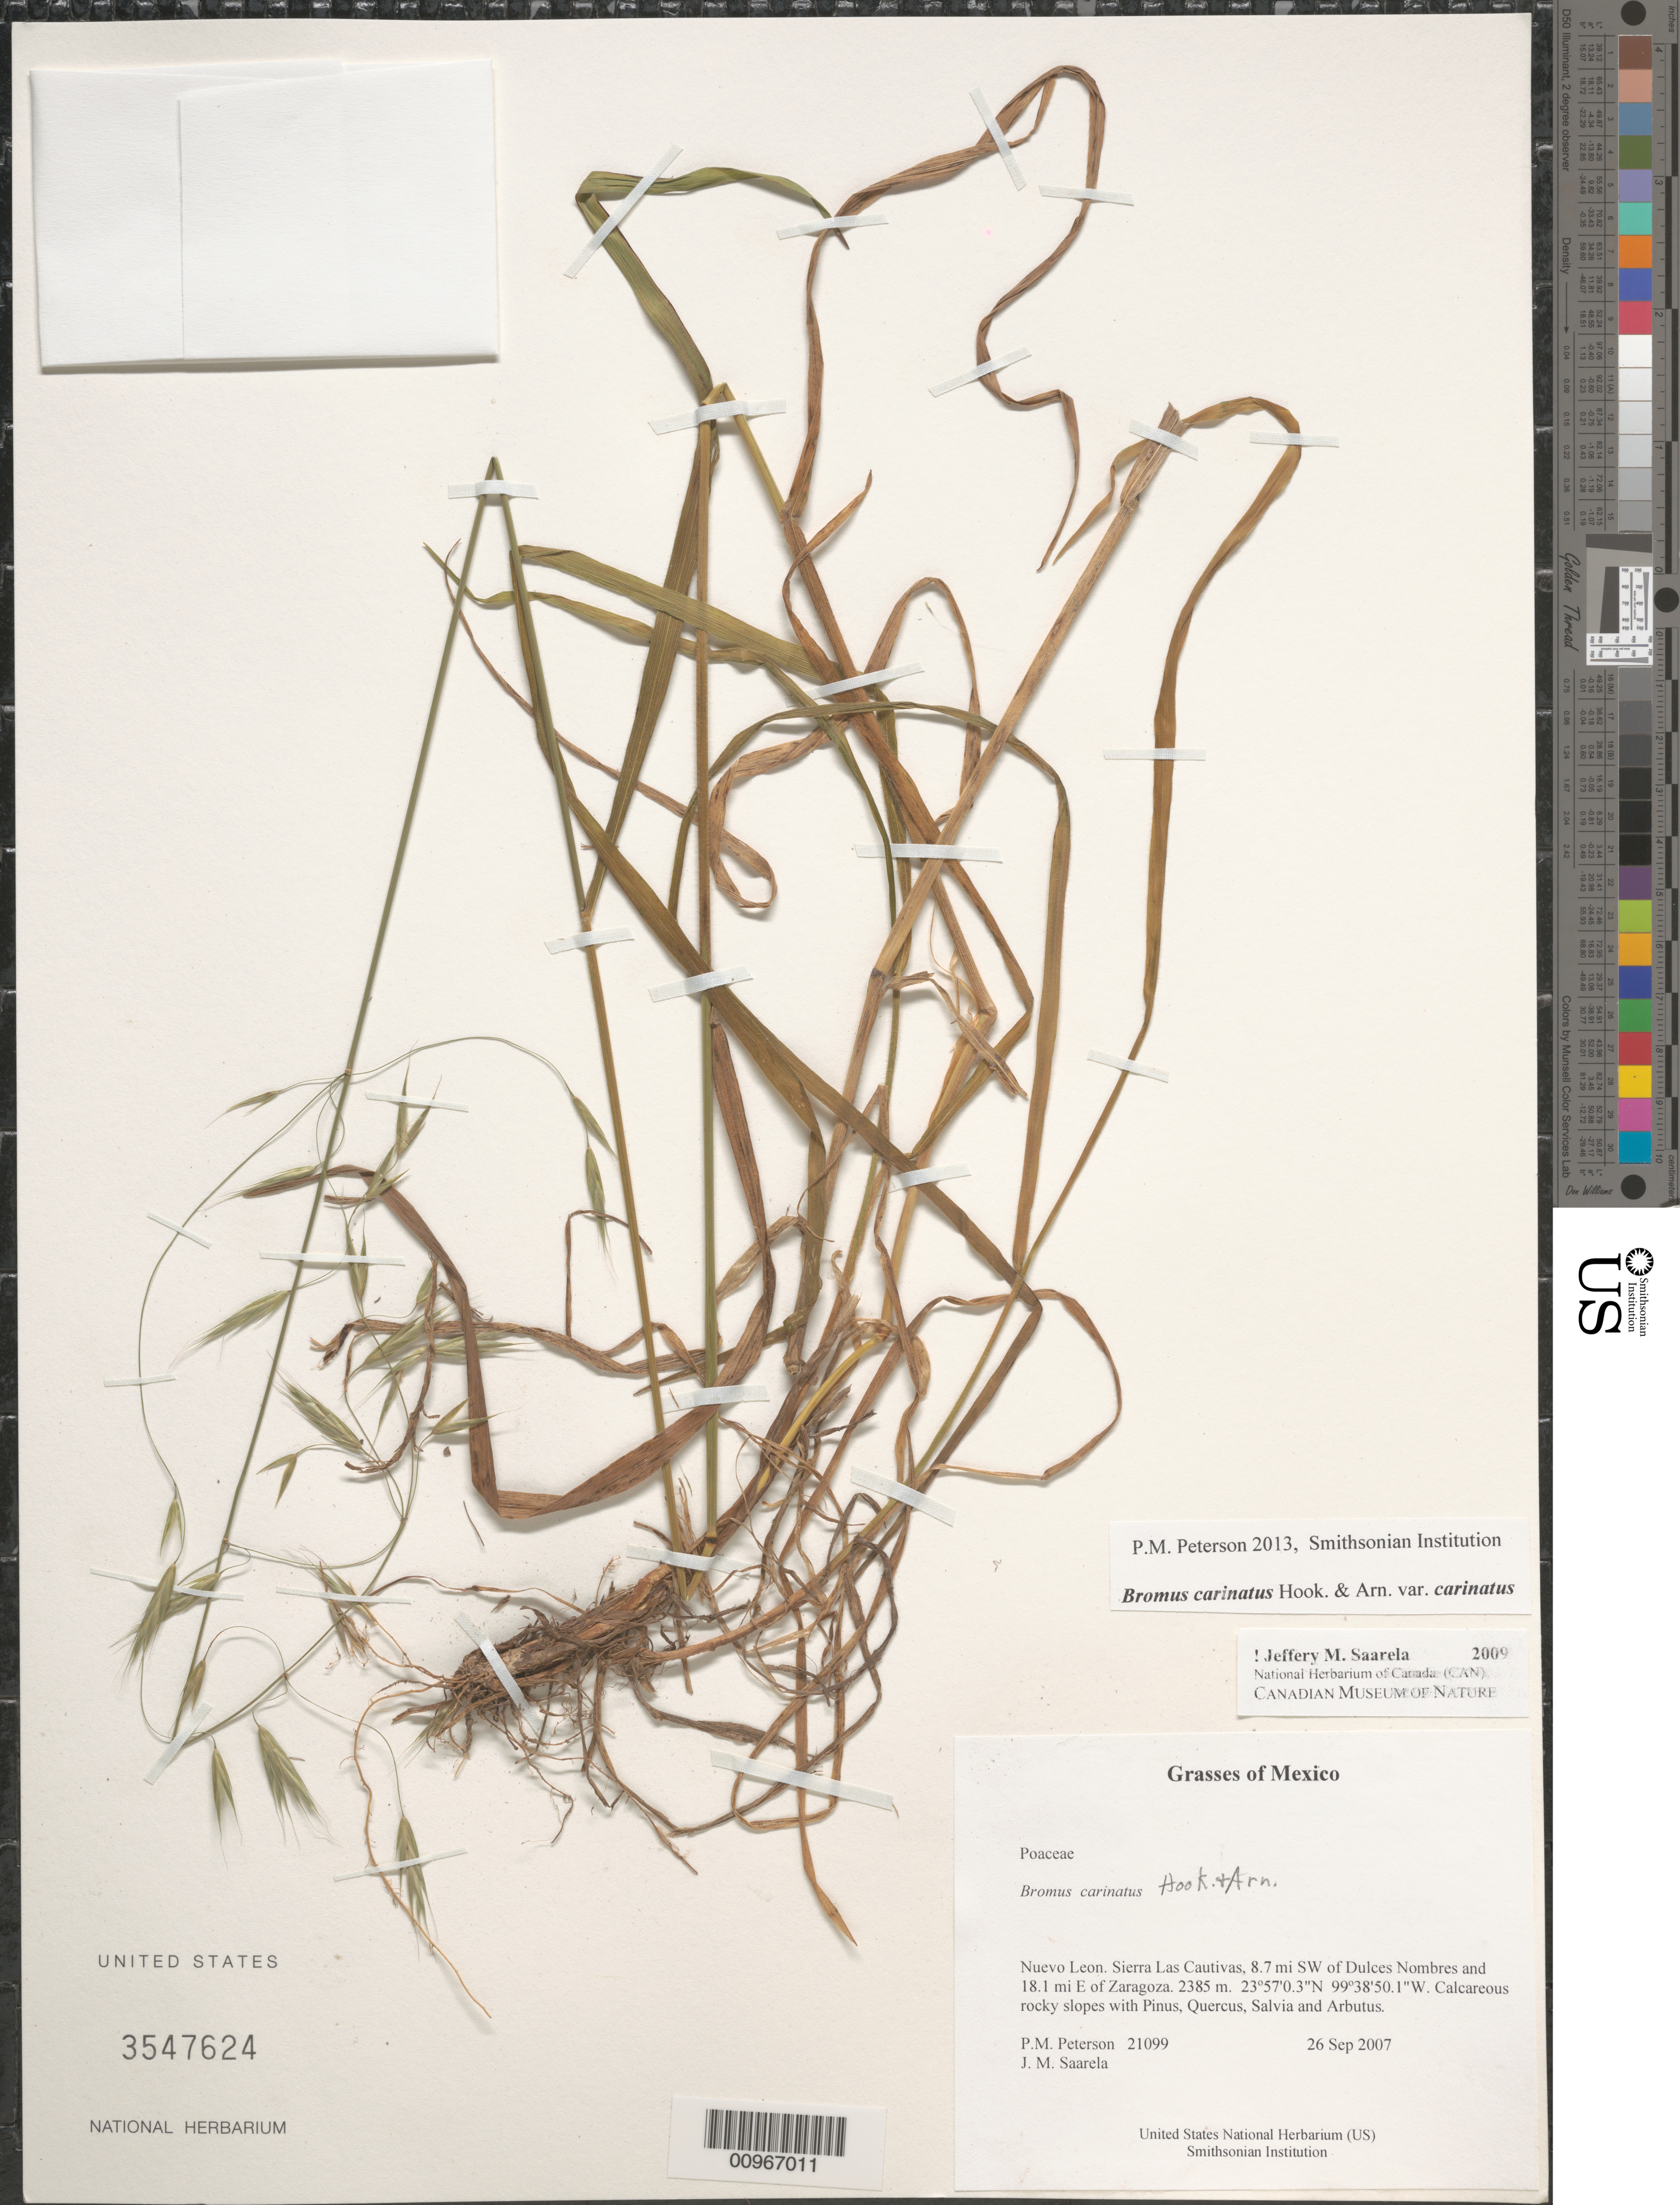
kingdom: Plantae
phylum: Tracheophyta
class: Liliopsida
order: Poales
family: Poaceae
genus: Bromus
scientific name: Bromus carinatus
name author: Hook. & Arn.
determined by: Saarela, J. M., (CAN), Canadian Museum of Nature (CANADA)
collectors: P. M. Peterson & J. Saarela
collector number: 21099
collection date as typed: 26 Sep 2007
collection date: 2007-09-26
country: Mexico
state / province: Nuevo León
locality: Sierra Las Cautivas, 8.7 mi SW of Dulces Nombres and 18.1 mi E of Zaragoza.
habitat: Calcareous rocky slopes with Pinus, Quercus, Salvia and Arbutus.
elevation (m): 2385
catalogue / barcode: US 3547624